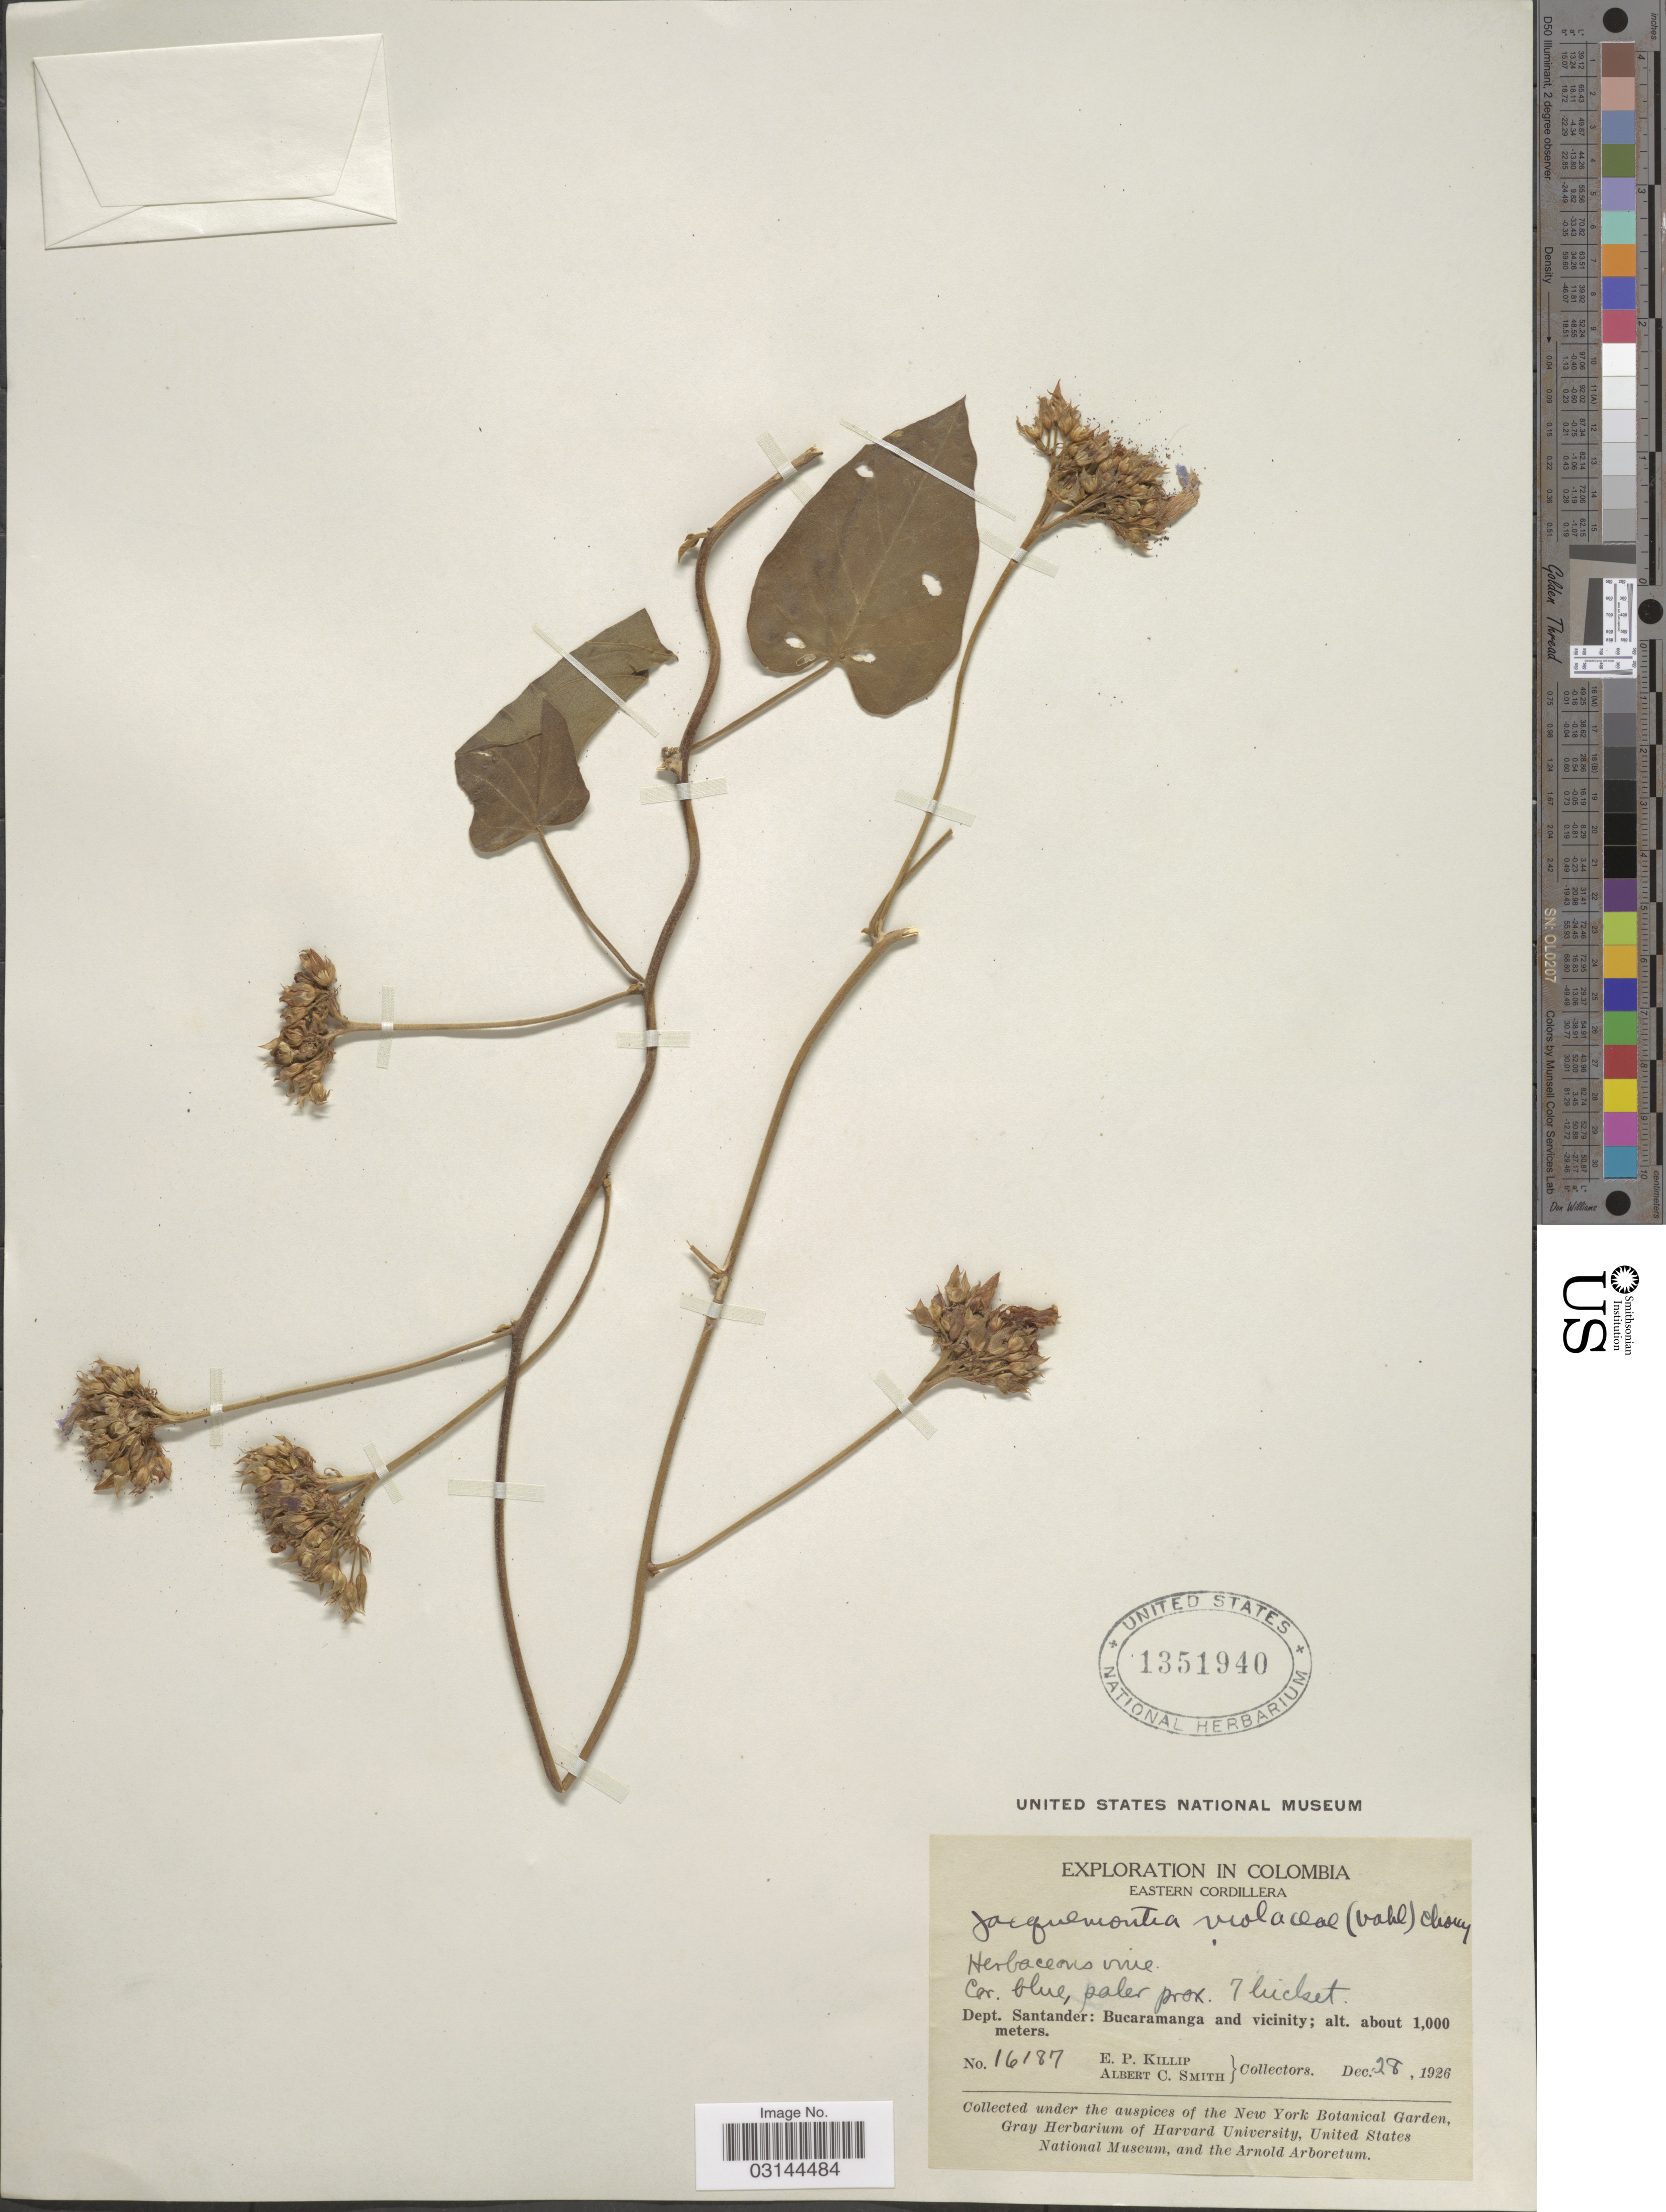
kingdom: Plantae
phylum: Tracheophyta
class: Magnoliopsida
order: Solanales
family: Convolvulaceae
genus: Jacquemontia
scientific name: Jacquemontia violacea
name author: Choisy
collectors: E. P. Killip & A. C. Smith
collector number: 16187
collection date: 1926-12-28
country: Colombia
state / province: Santander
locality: Eastern Cordillera. Dept. Santander: Bucaramanga and vicinity.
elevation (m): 1000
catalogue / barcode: US 1351940